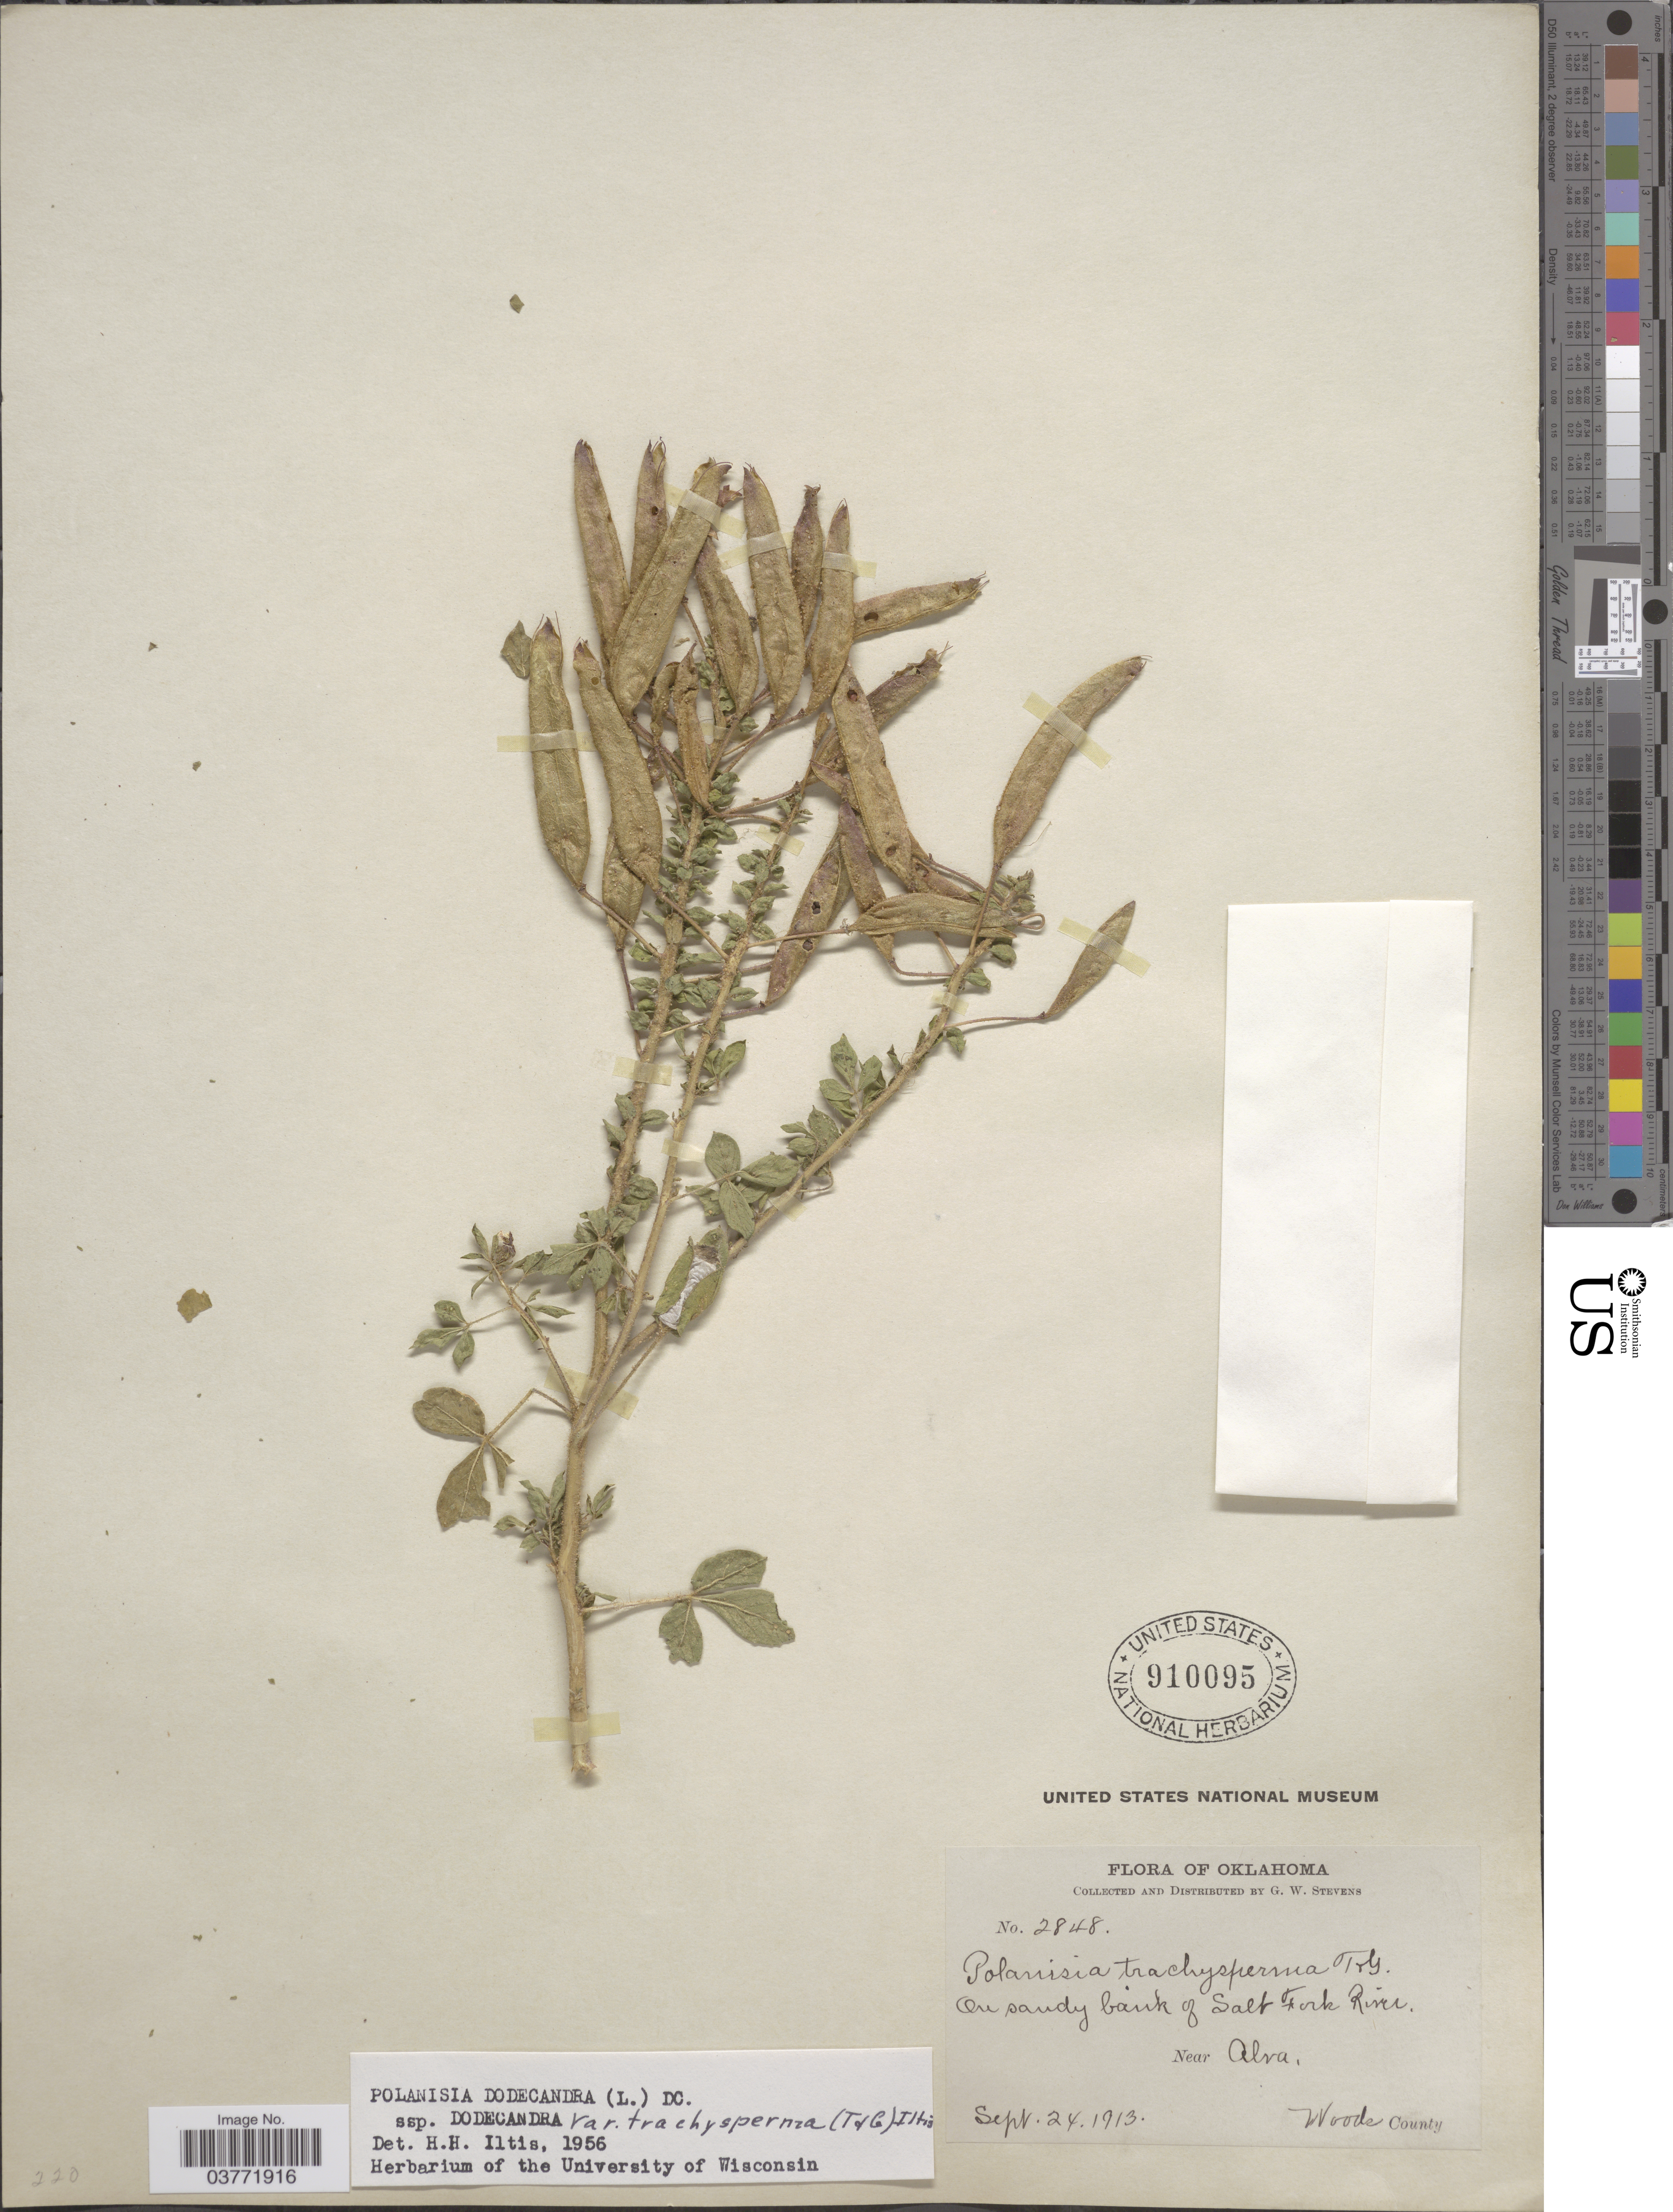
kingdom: Plantae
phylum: Tracheophyta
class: Magnoliopsida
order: Brassicales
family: Cleomaceae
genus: Polanisia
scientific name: Polanisia trachysperma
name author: Torr. & A. Gray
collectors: G. W. Stevens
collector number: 2848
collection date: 1913-09-24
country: United States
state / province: Oklahoma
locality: On sandy bank of Salt Fork River. Near Alva. Woods County.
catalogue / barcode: US 910095